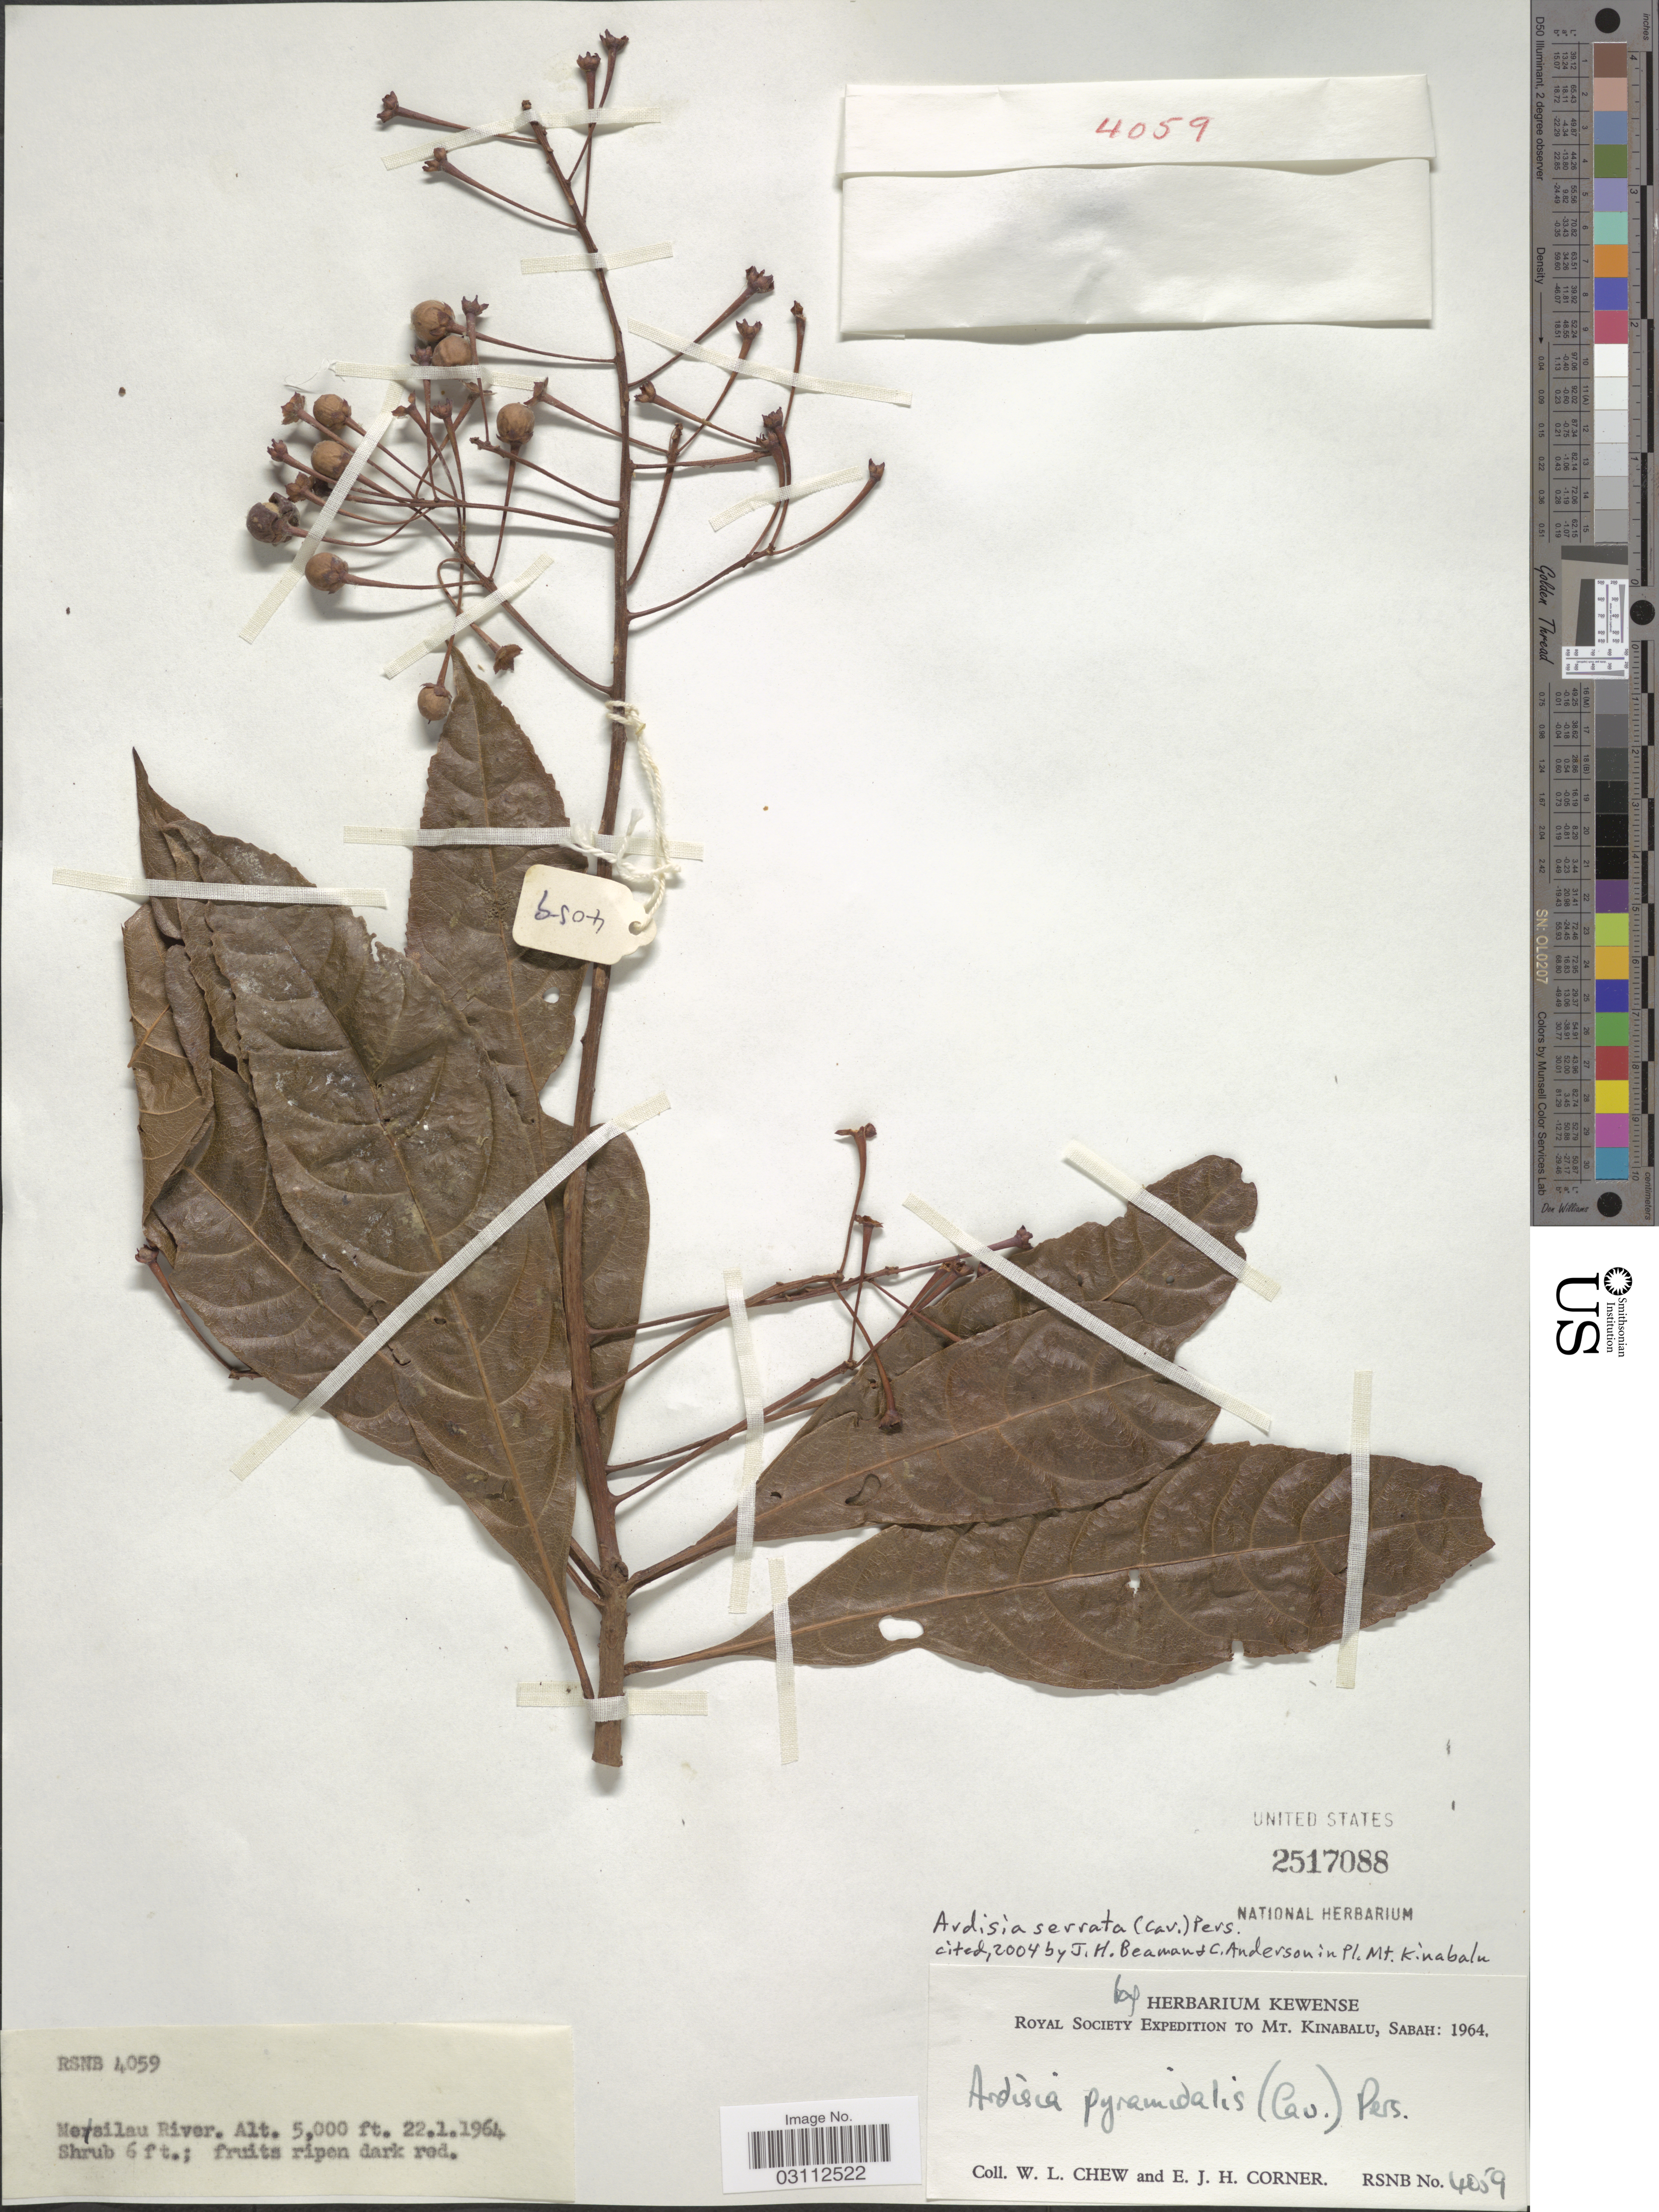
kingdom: Plantae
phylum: Tracheophyta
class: Magnoliopsida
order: Ericales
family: Primulaceae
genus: Ardisia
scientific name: Ardisia serrata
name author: (Cav.) Pers.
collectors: W. Chew & E. Corner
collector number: RSNB4059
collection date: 1964-01-22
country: Malaysia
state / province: Sabah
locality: Mt. Kinabalu. Mesilau River.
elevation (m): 1524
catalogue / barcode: US 2517088